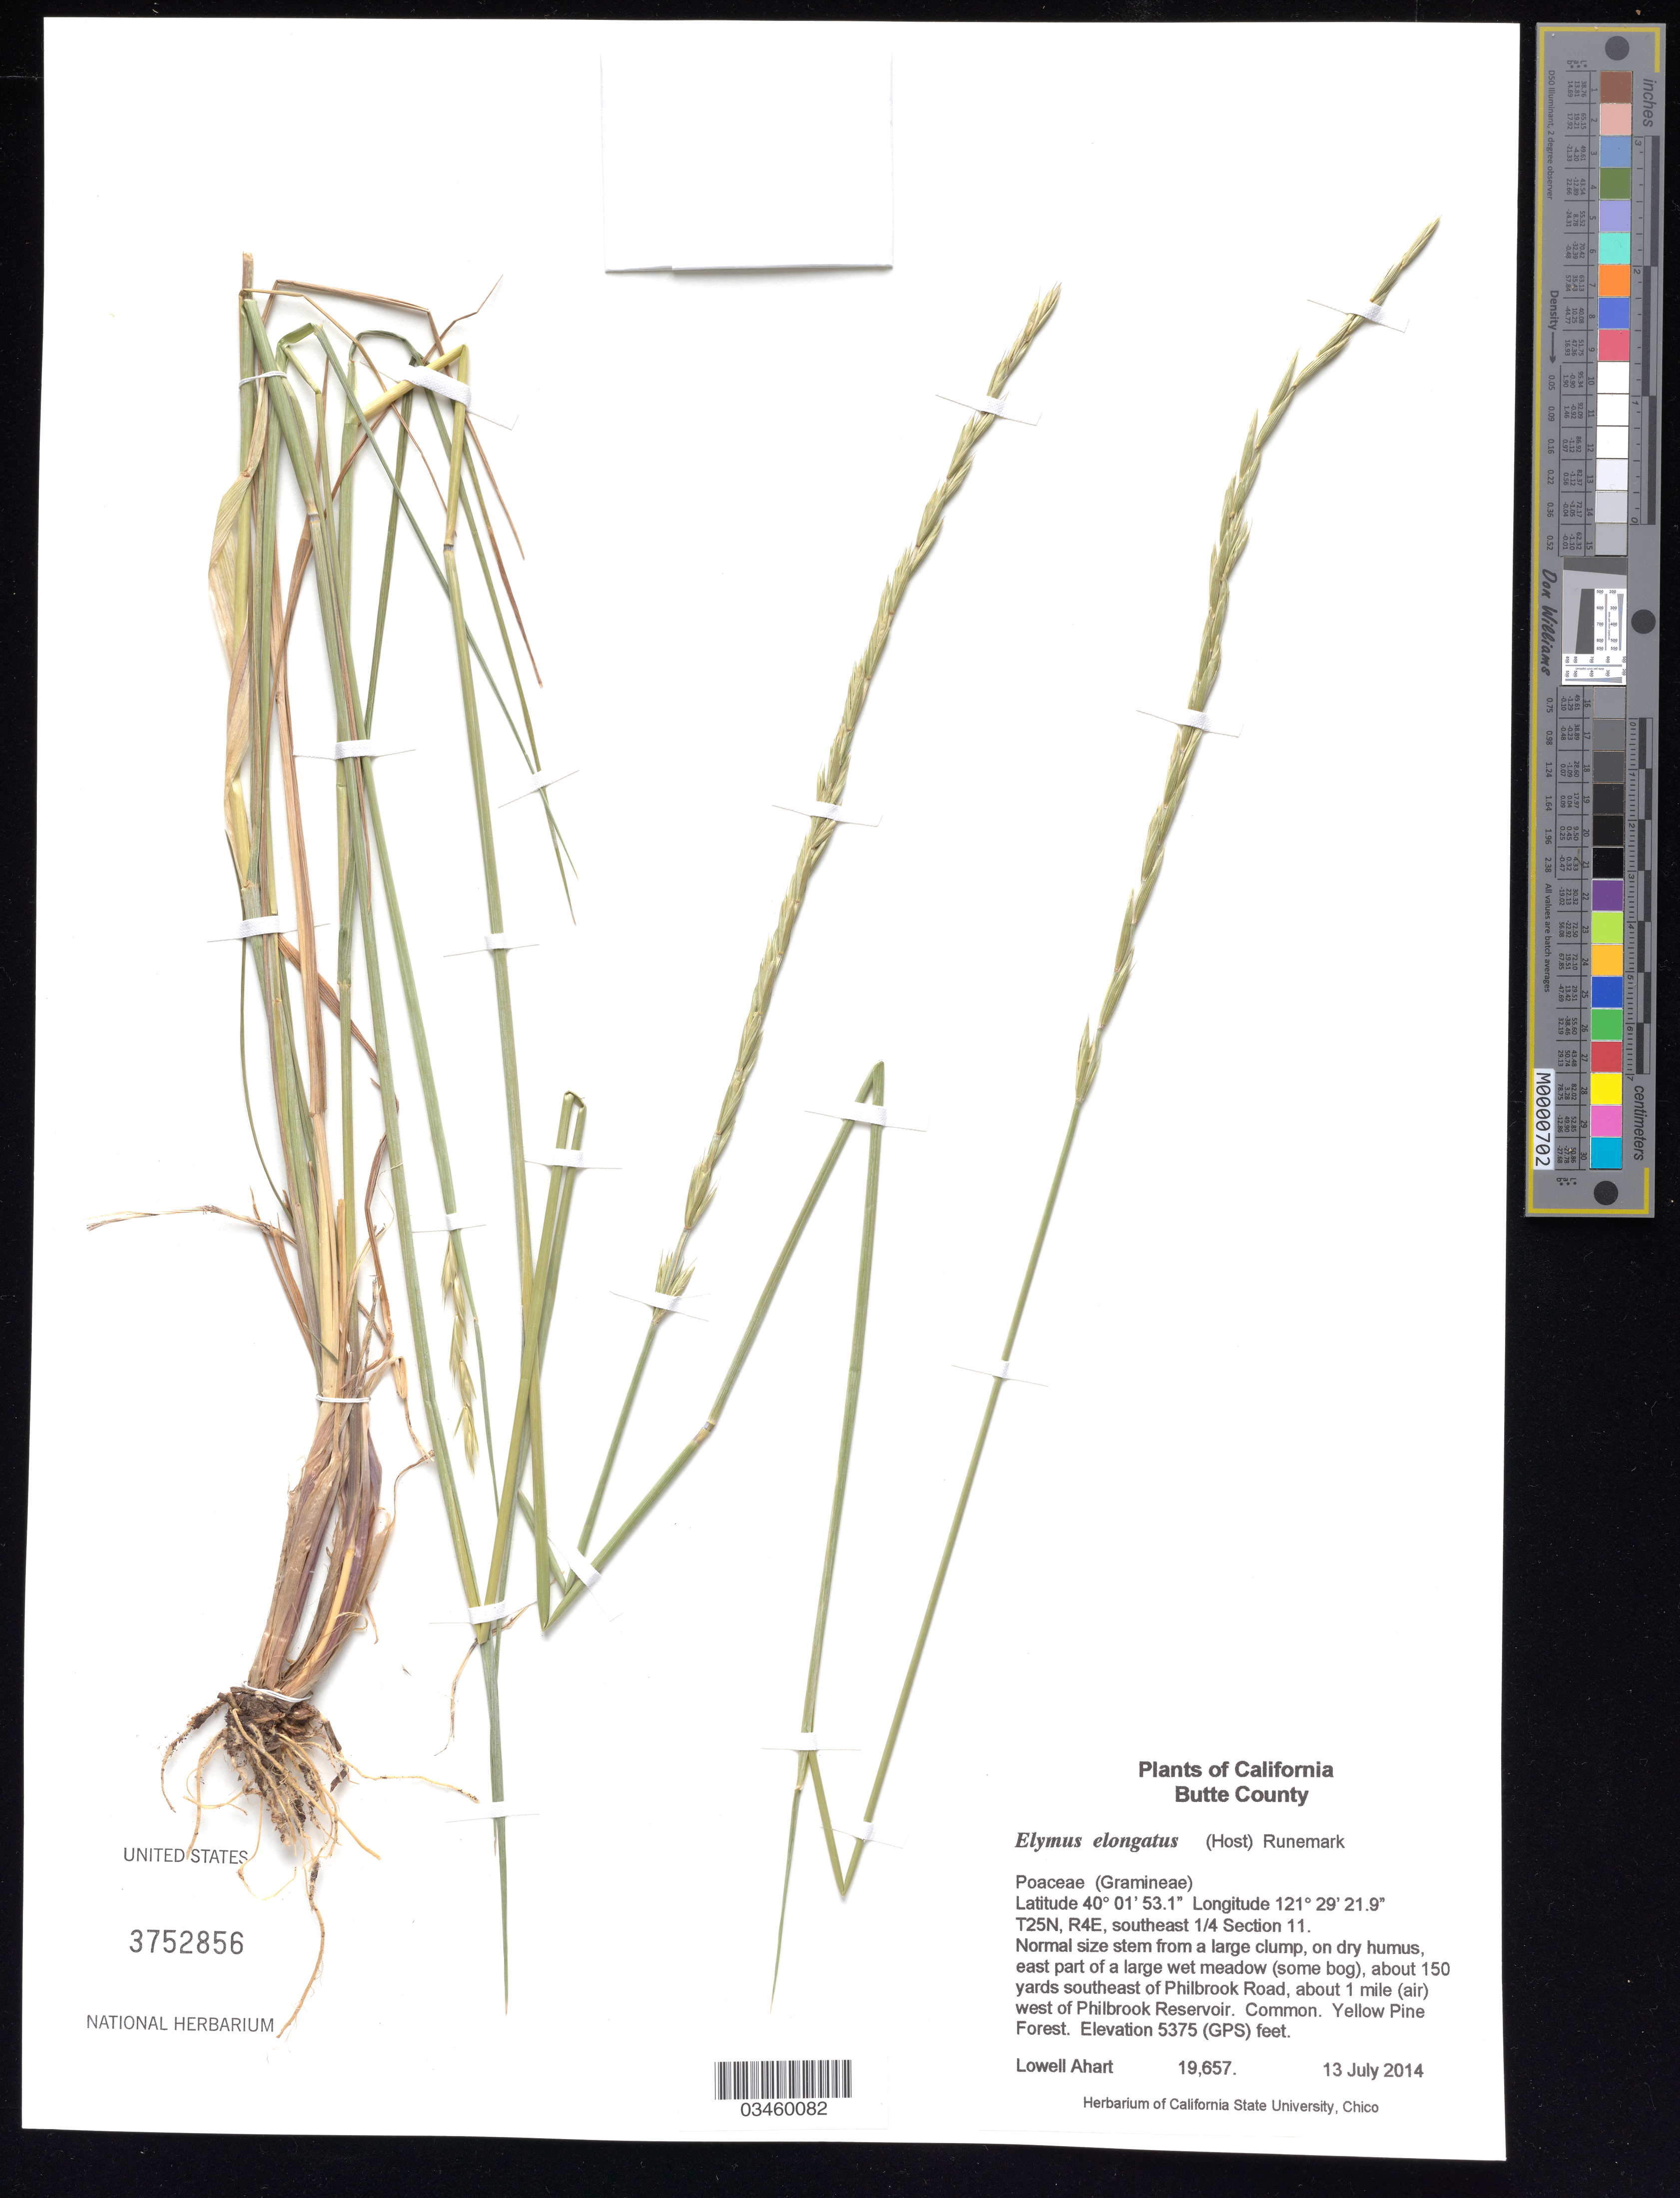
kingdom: Plantae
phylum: Tracheophyta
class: Liliopsida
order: Poales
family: Poaceae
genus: Elymus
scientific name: Elymus elongatus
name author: (Host) Runemark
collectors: L. Ahart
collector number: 19657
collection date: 2014-07-13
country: United States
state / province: California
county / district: Butte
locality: About 150 yards SE of Philbrook Road, about 1 mile (air) west of Philbrook Reservoir.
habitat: Dry humus, east part of a large wet meadow (some bog). Yellow Pine Forest.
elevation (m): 1638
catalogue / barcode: US 3752856